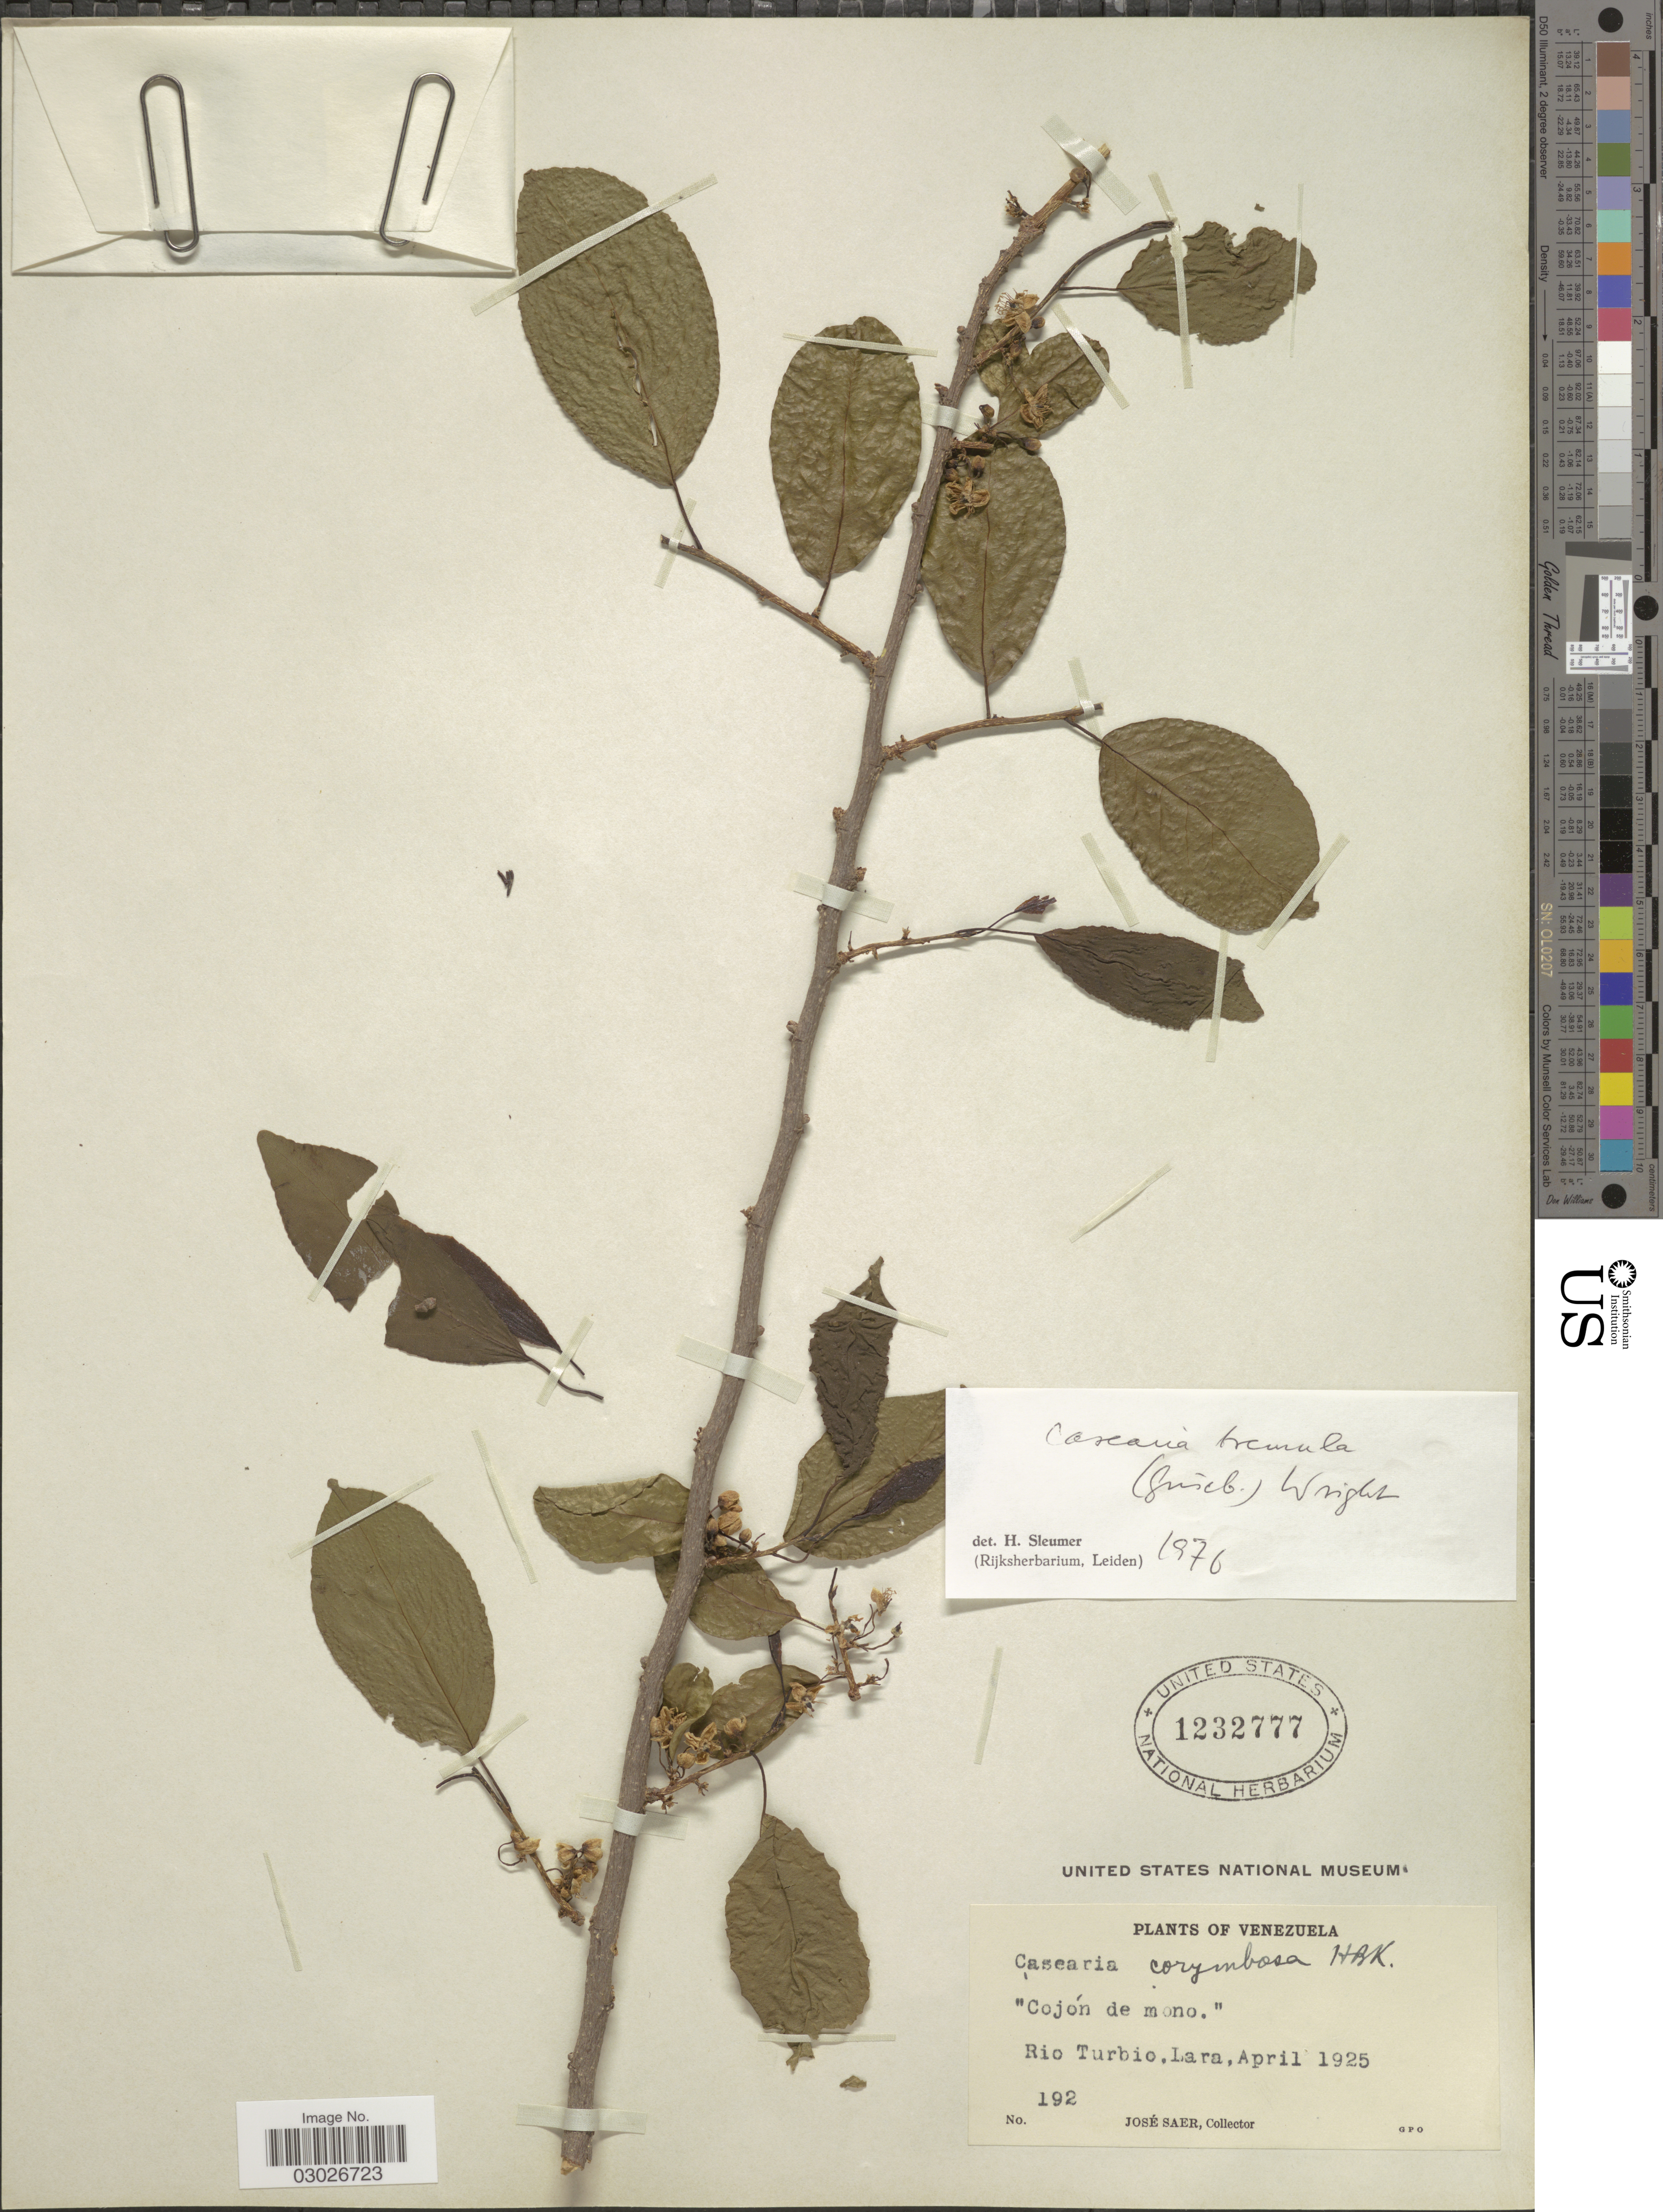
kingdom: Plantae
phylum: Tracheophyta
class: Magnoliopsida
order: Malpighiales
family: Salicaceae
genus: Casearia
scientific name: Casearia tremula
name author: (Griseb.) Griseb. ex C. Wright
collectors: J. Saer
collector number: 192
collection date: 1925-04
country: Venezuela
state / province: Lara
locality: Rio Turbio.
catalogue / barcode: US 1232777